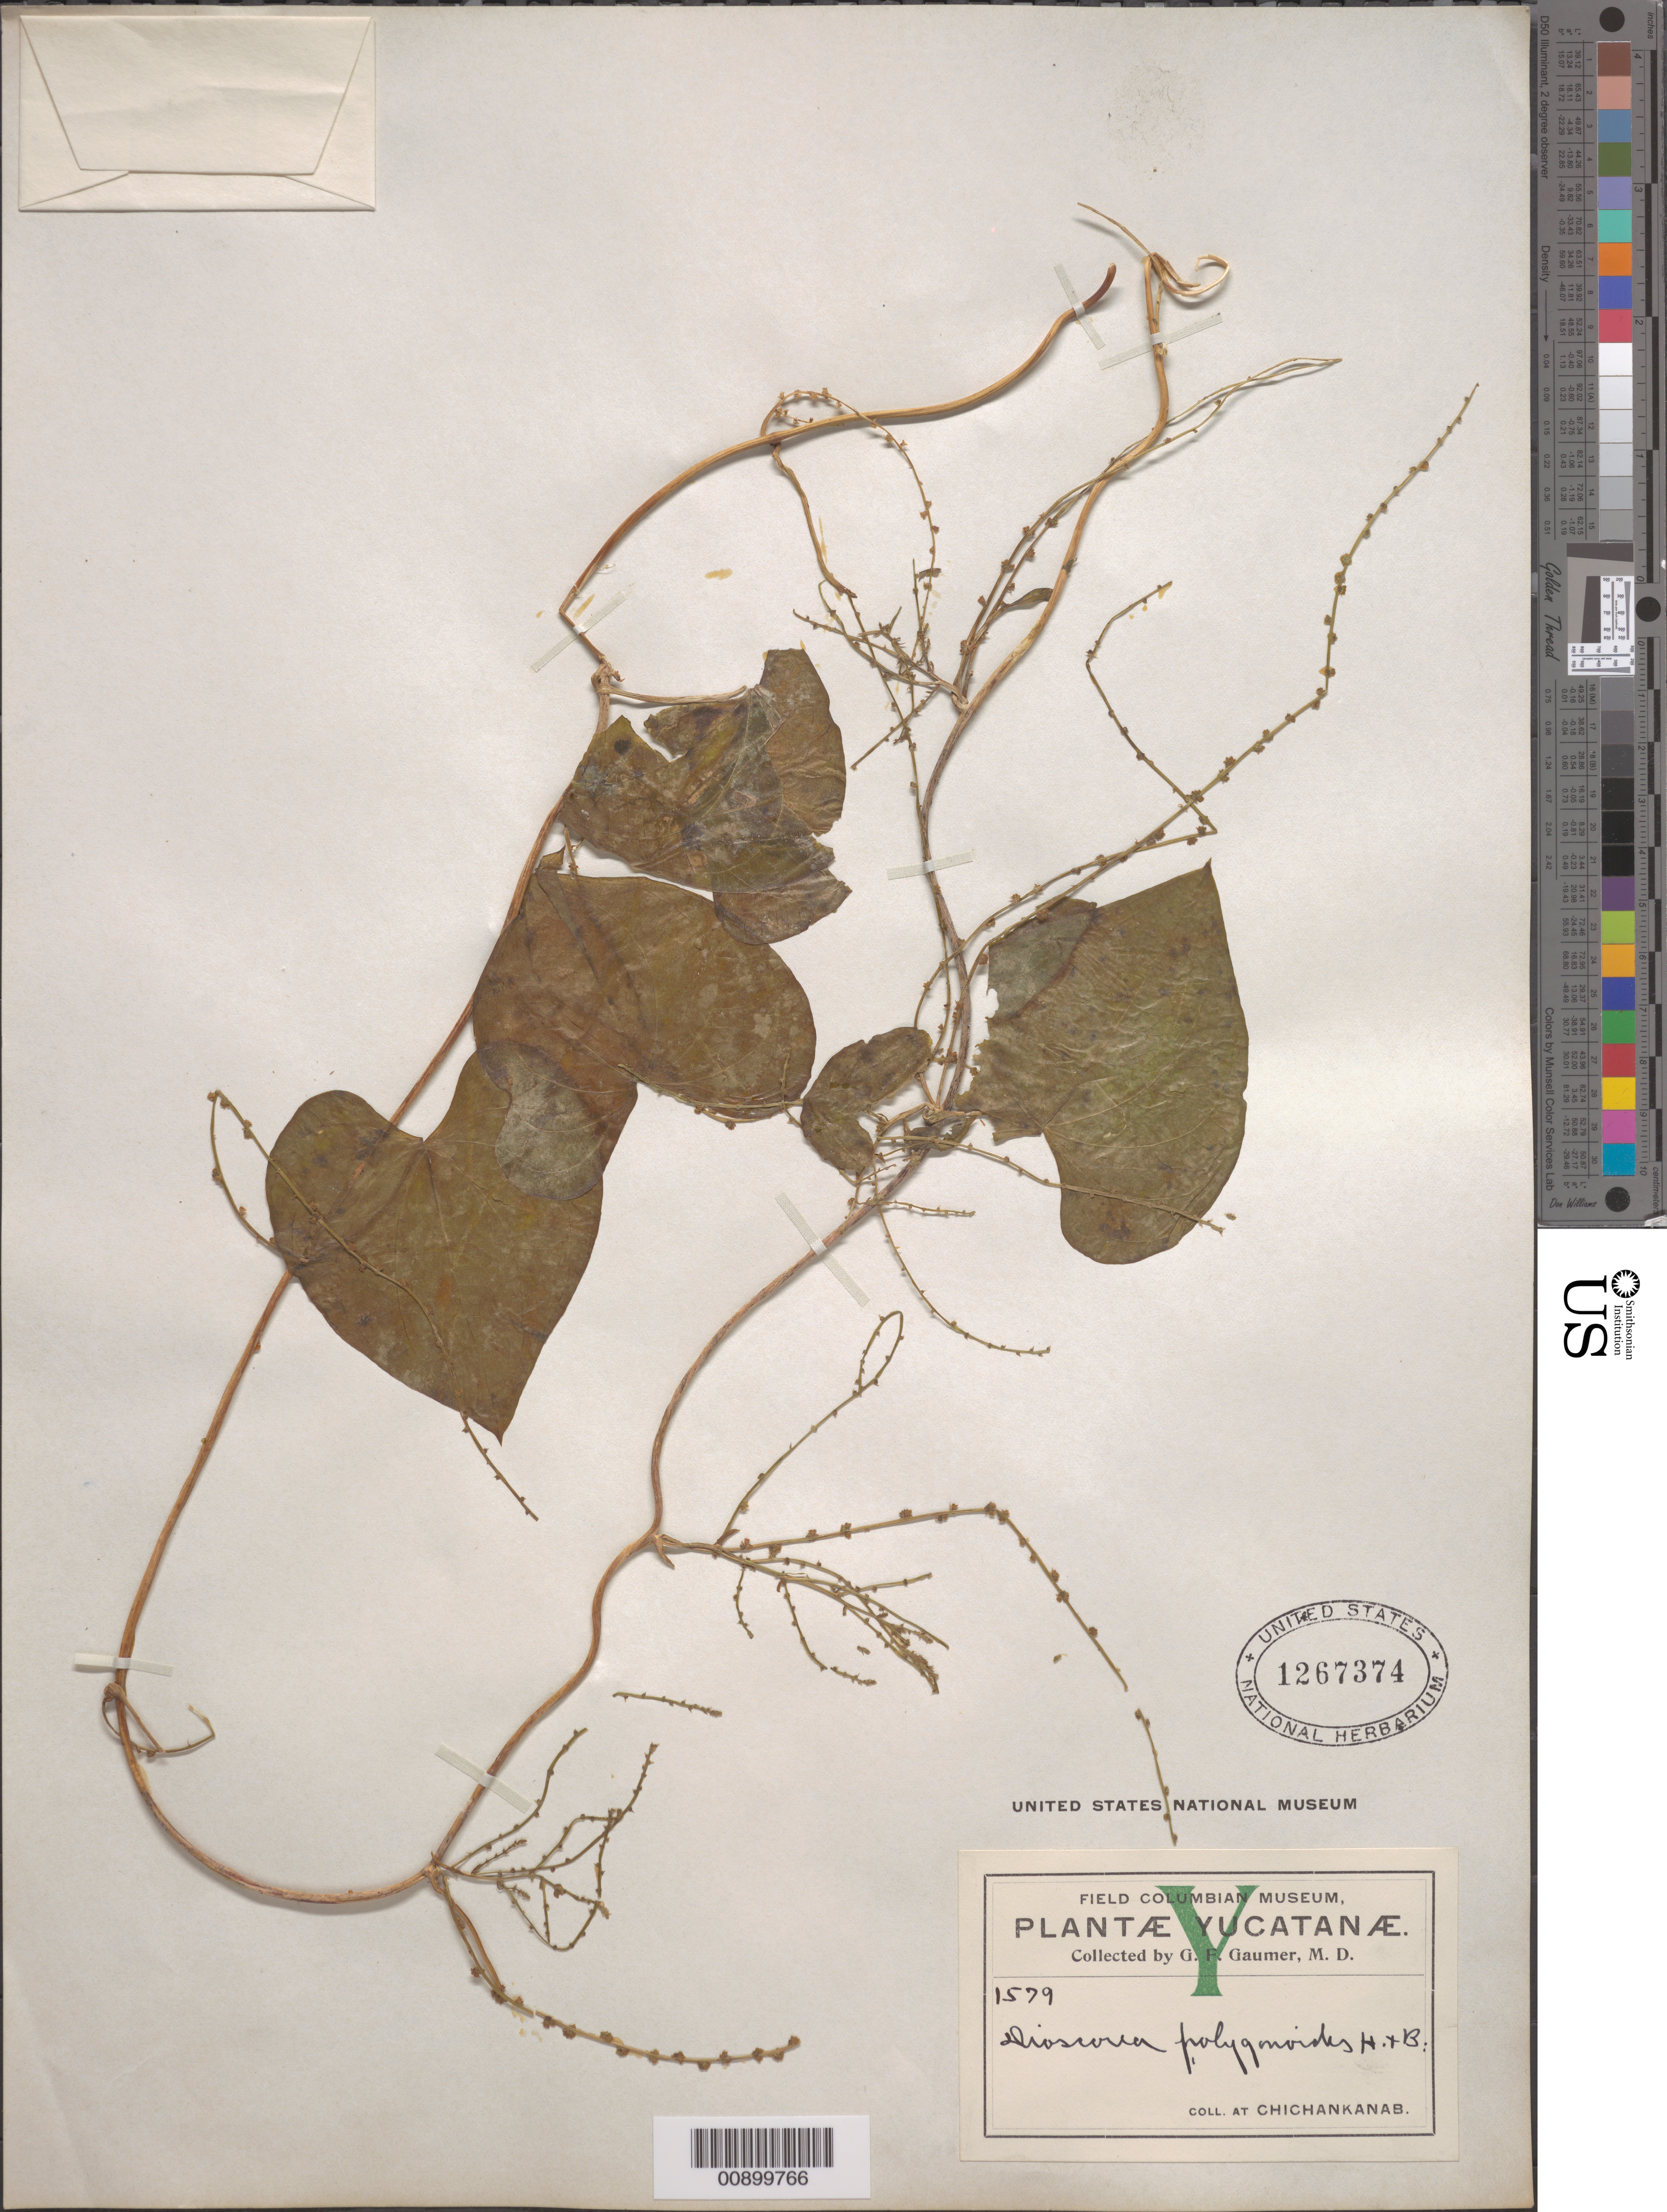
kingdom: Plantae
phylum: Tracheophyta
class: Liliopsida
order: Dioscoreales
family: Dioscoreaceae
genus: Dioscorea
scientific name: Dioscorea polygonoides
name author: Humb. & Bonpl. ex Willd.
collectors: G. F. Gaumer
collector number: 1579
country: Mexico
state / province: Yucatán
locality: Chichankaban, Yucatán.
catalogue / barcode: US 1267374